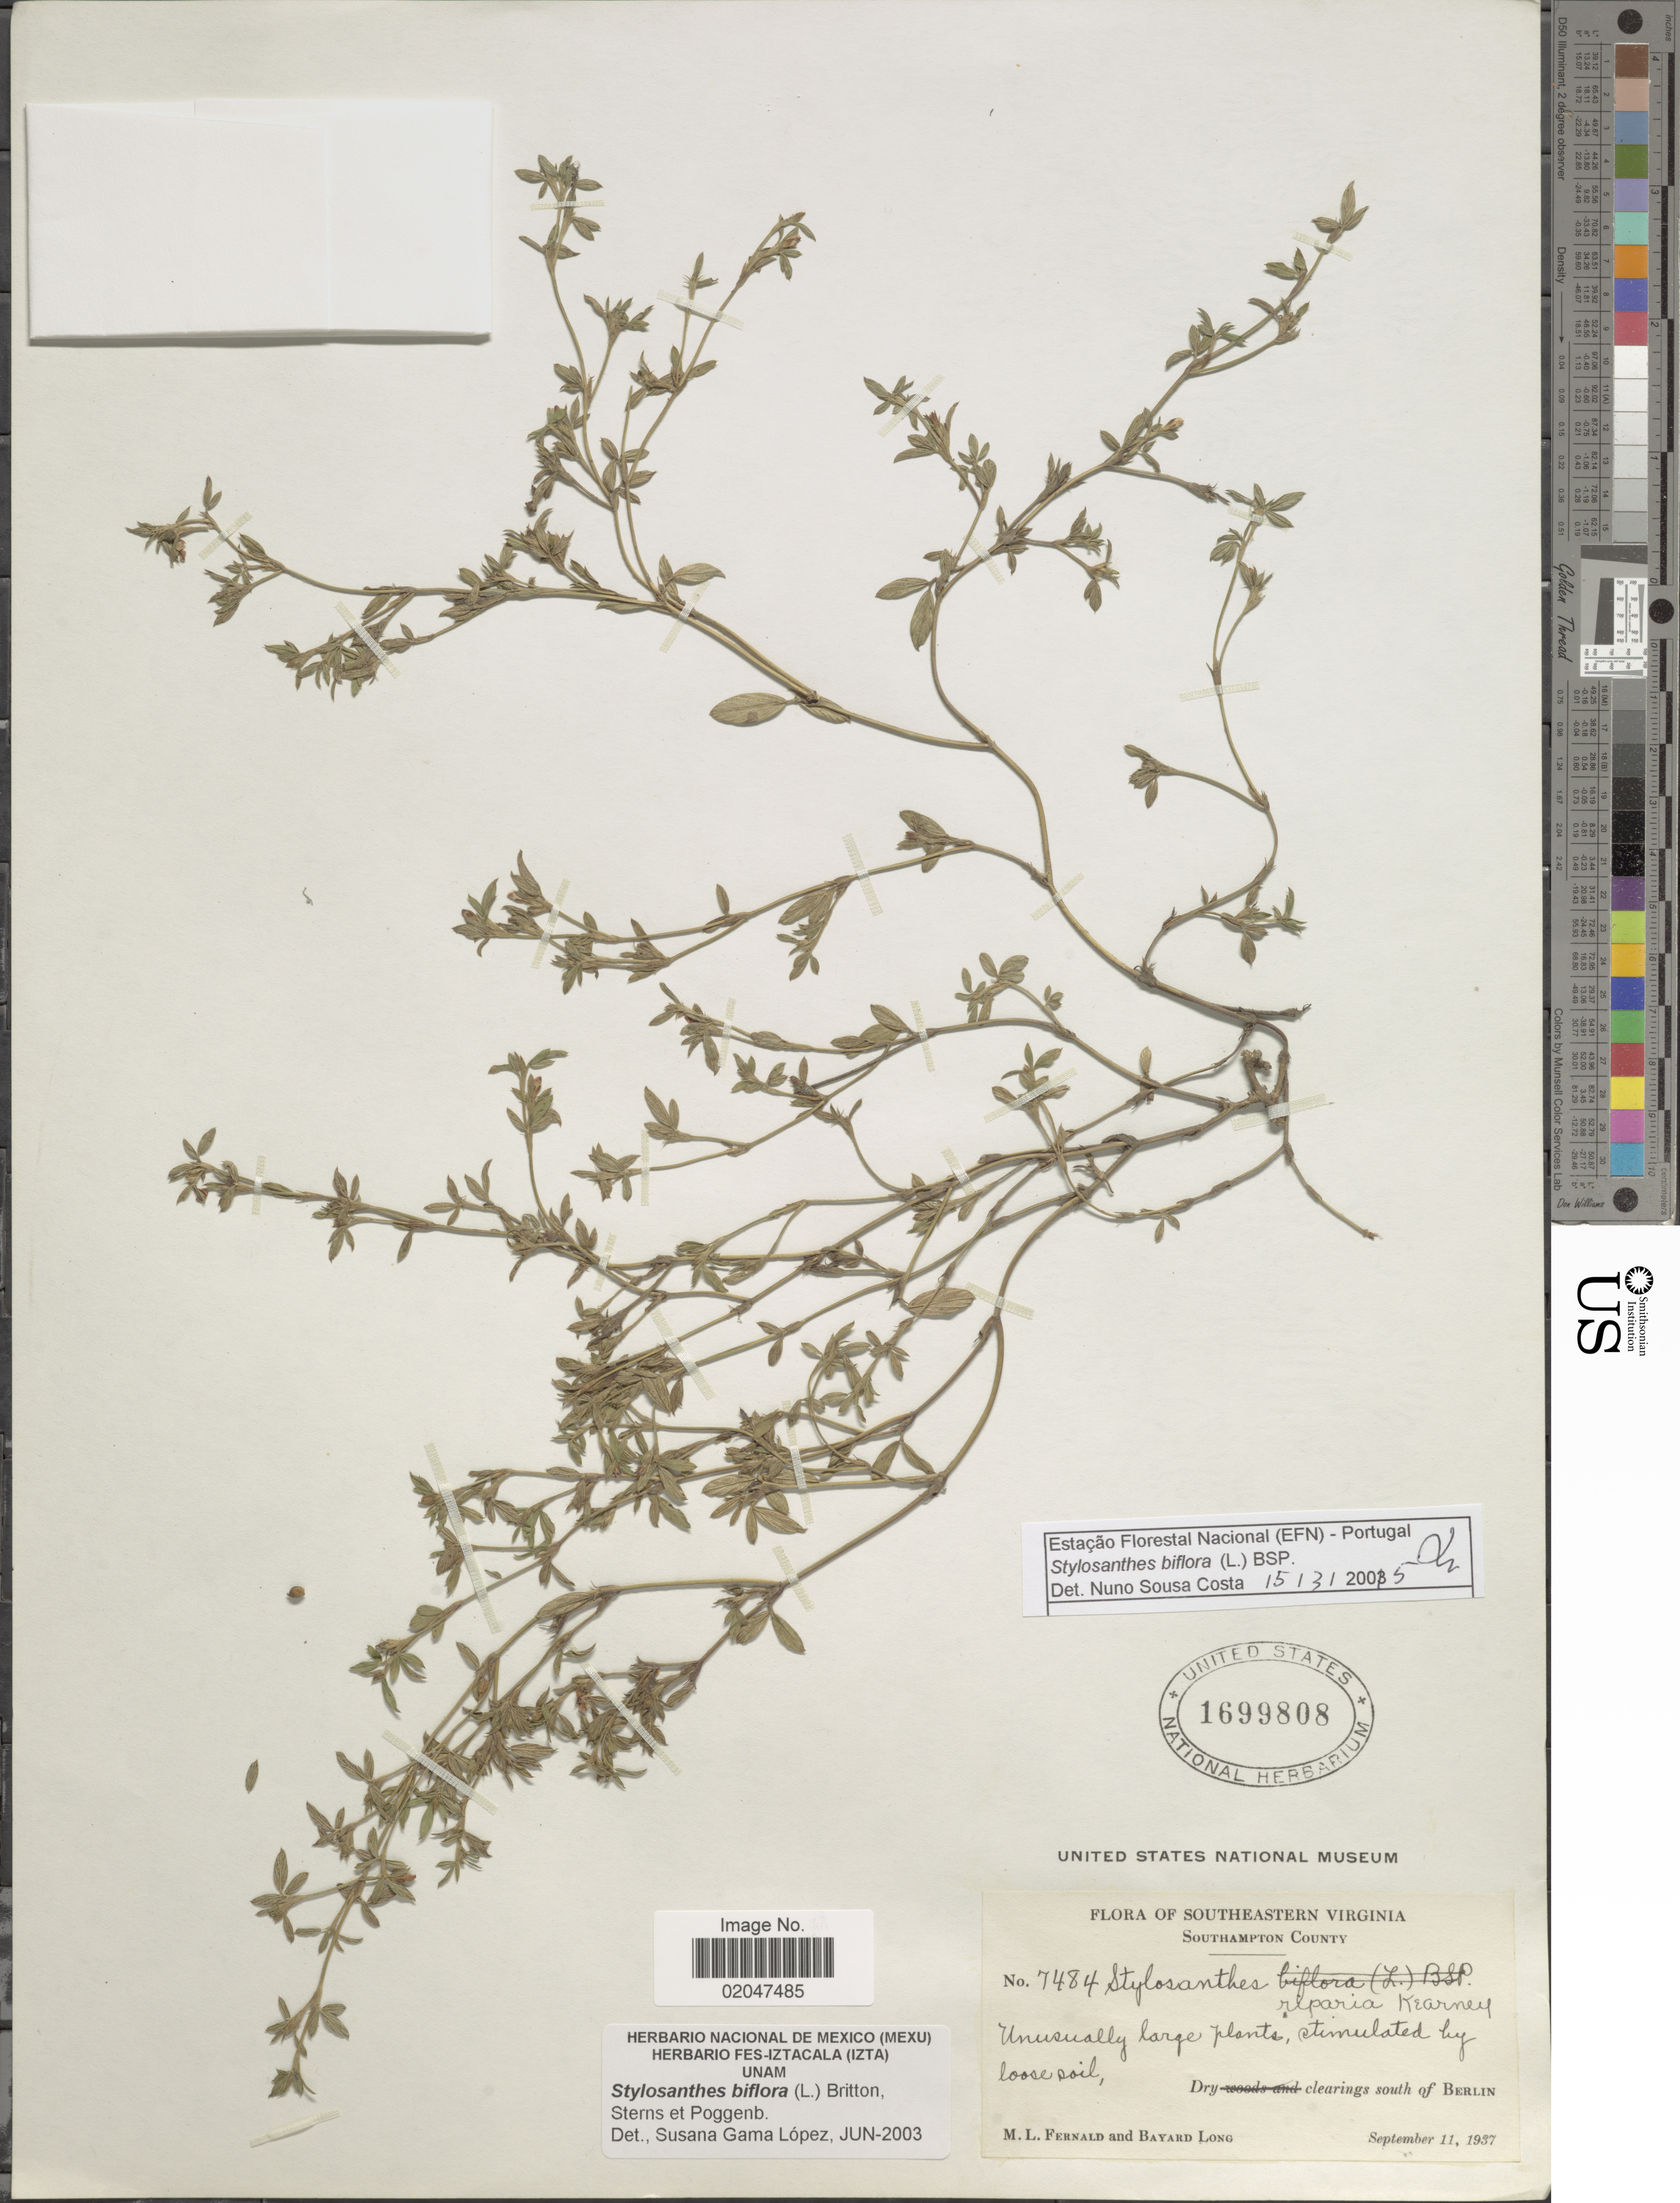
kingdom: Plantae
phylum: Tracheophyta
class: Magnoliopsida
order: Fabales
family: Fabaceae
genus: Stylosanthes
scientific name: Stylosanthes biflora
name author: (L.) Britton et al.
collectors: M. L. Fernald & B. Long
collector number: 7484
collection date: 1937-09-11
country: United States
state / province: Virginia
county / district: Southampton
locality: Southeastern Virginia. Southampton County. Dry clearings south of Berlin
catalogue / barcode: US 1699808